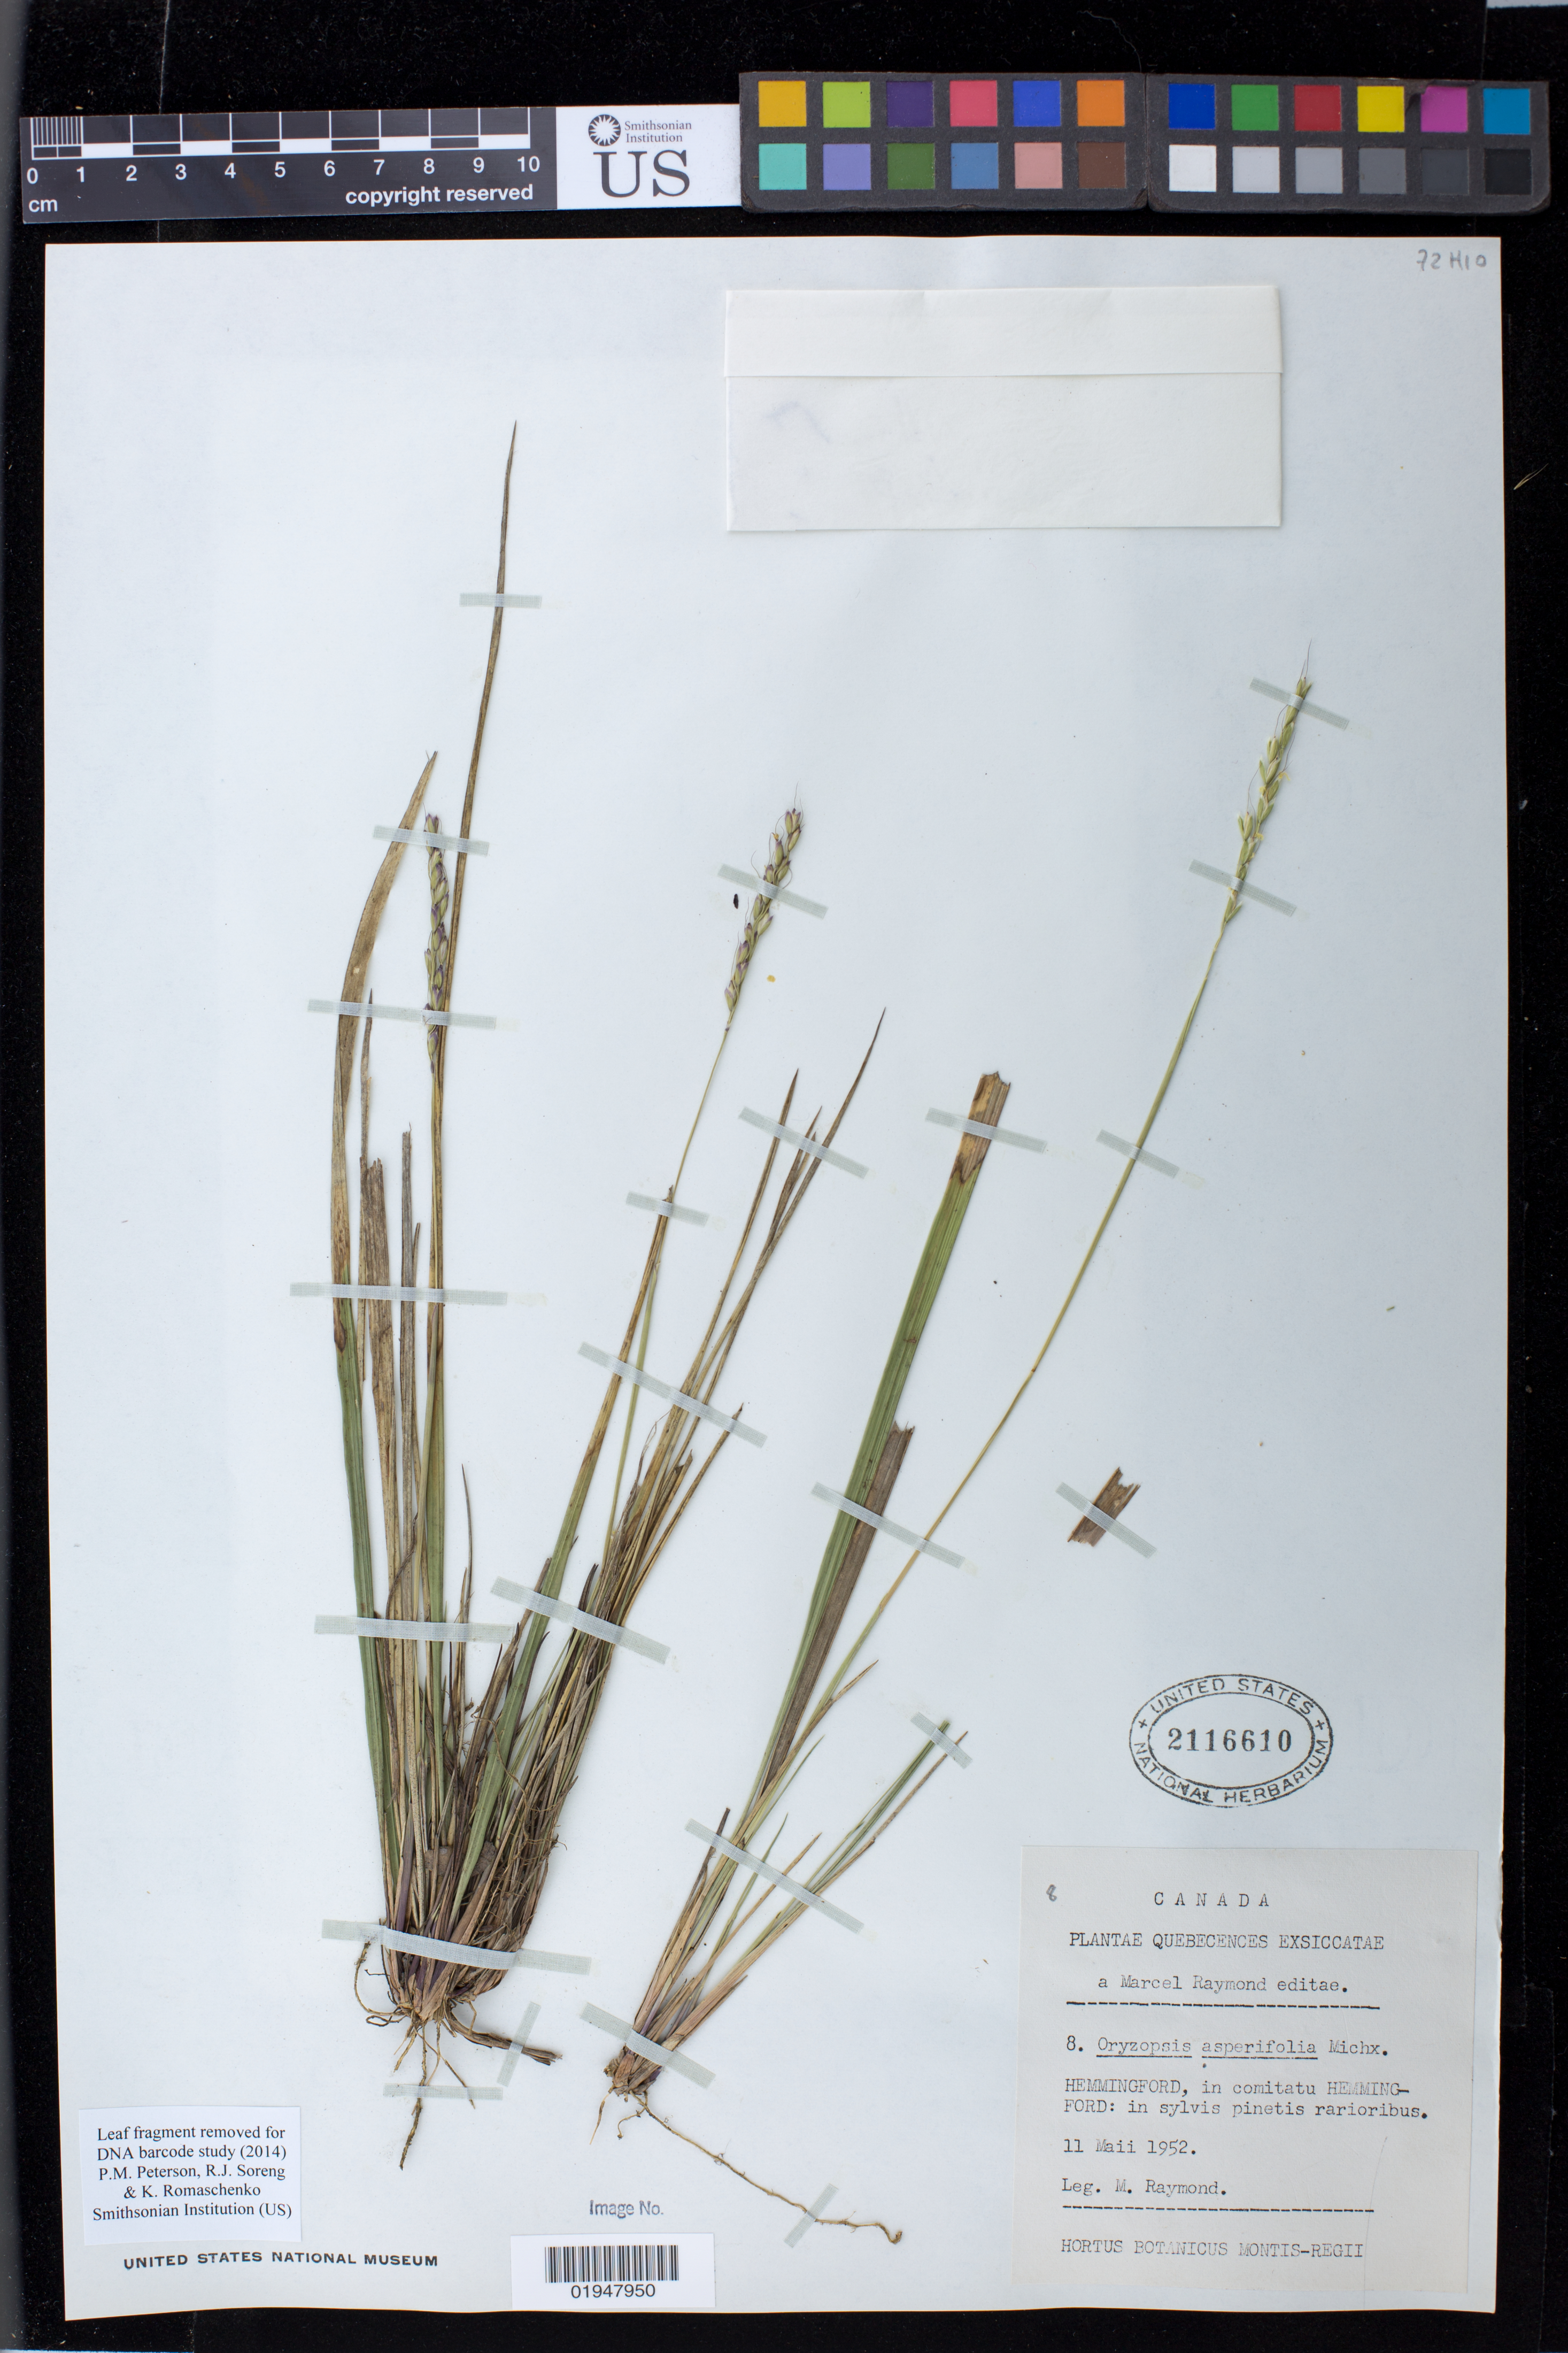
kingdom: Plantae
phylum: Tracheophyta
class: Liliopsida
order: Poales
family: Poaceae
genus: Oryzopsis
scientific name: Oryzopsis asperifolia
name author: Michx.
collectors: M. Raymond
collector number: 8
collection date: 1952-05-11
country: Canada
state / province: Quebec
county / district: Montérégie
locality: Hemmingford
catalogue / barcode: US 2116610